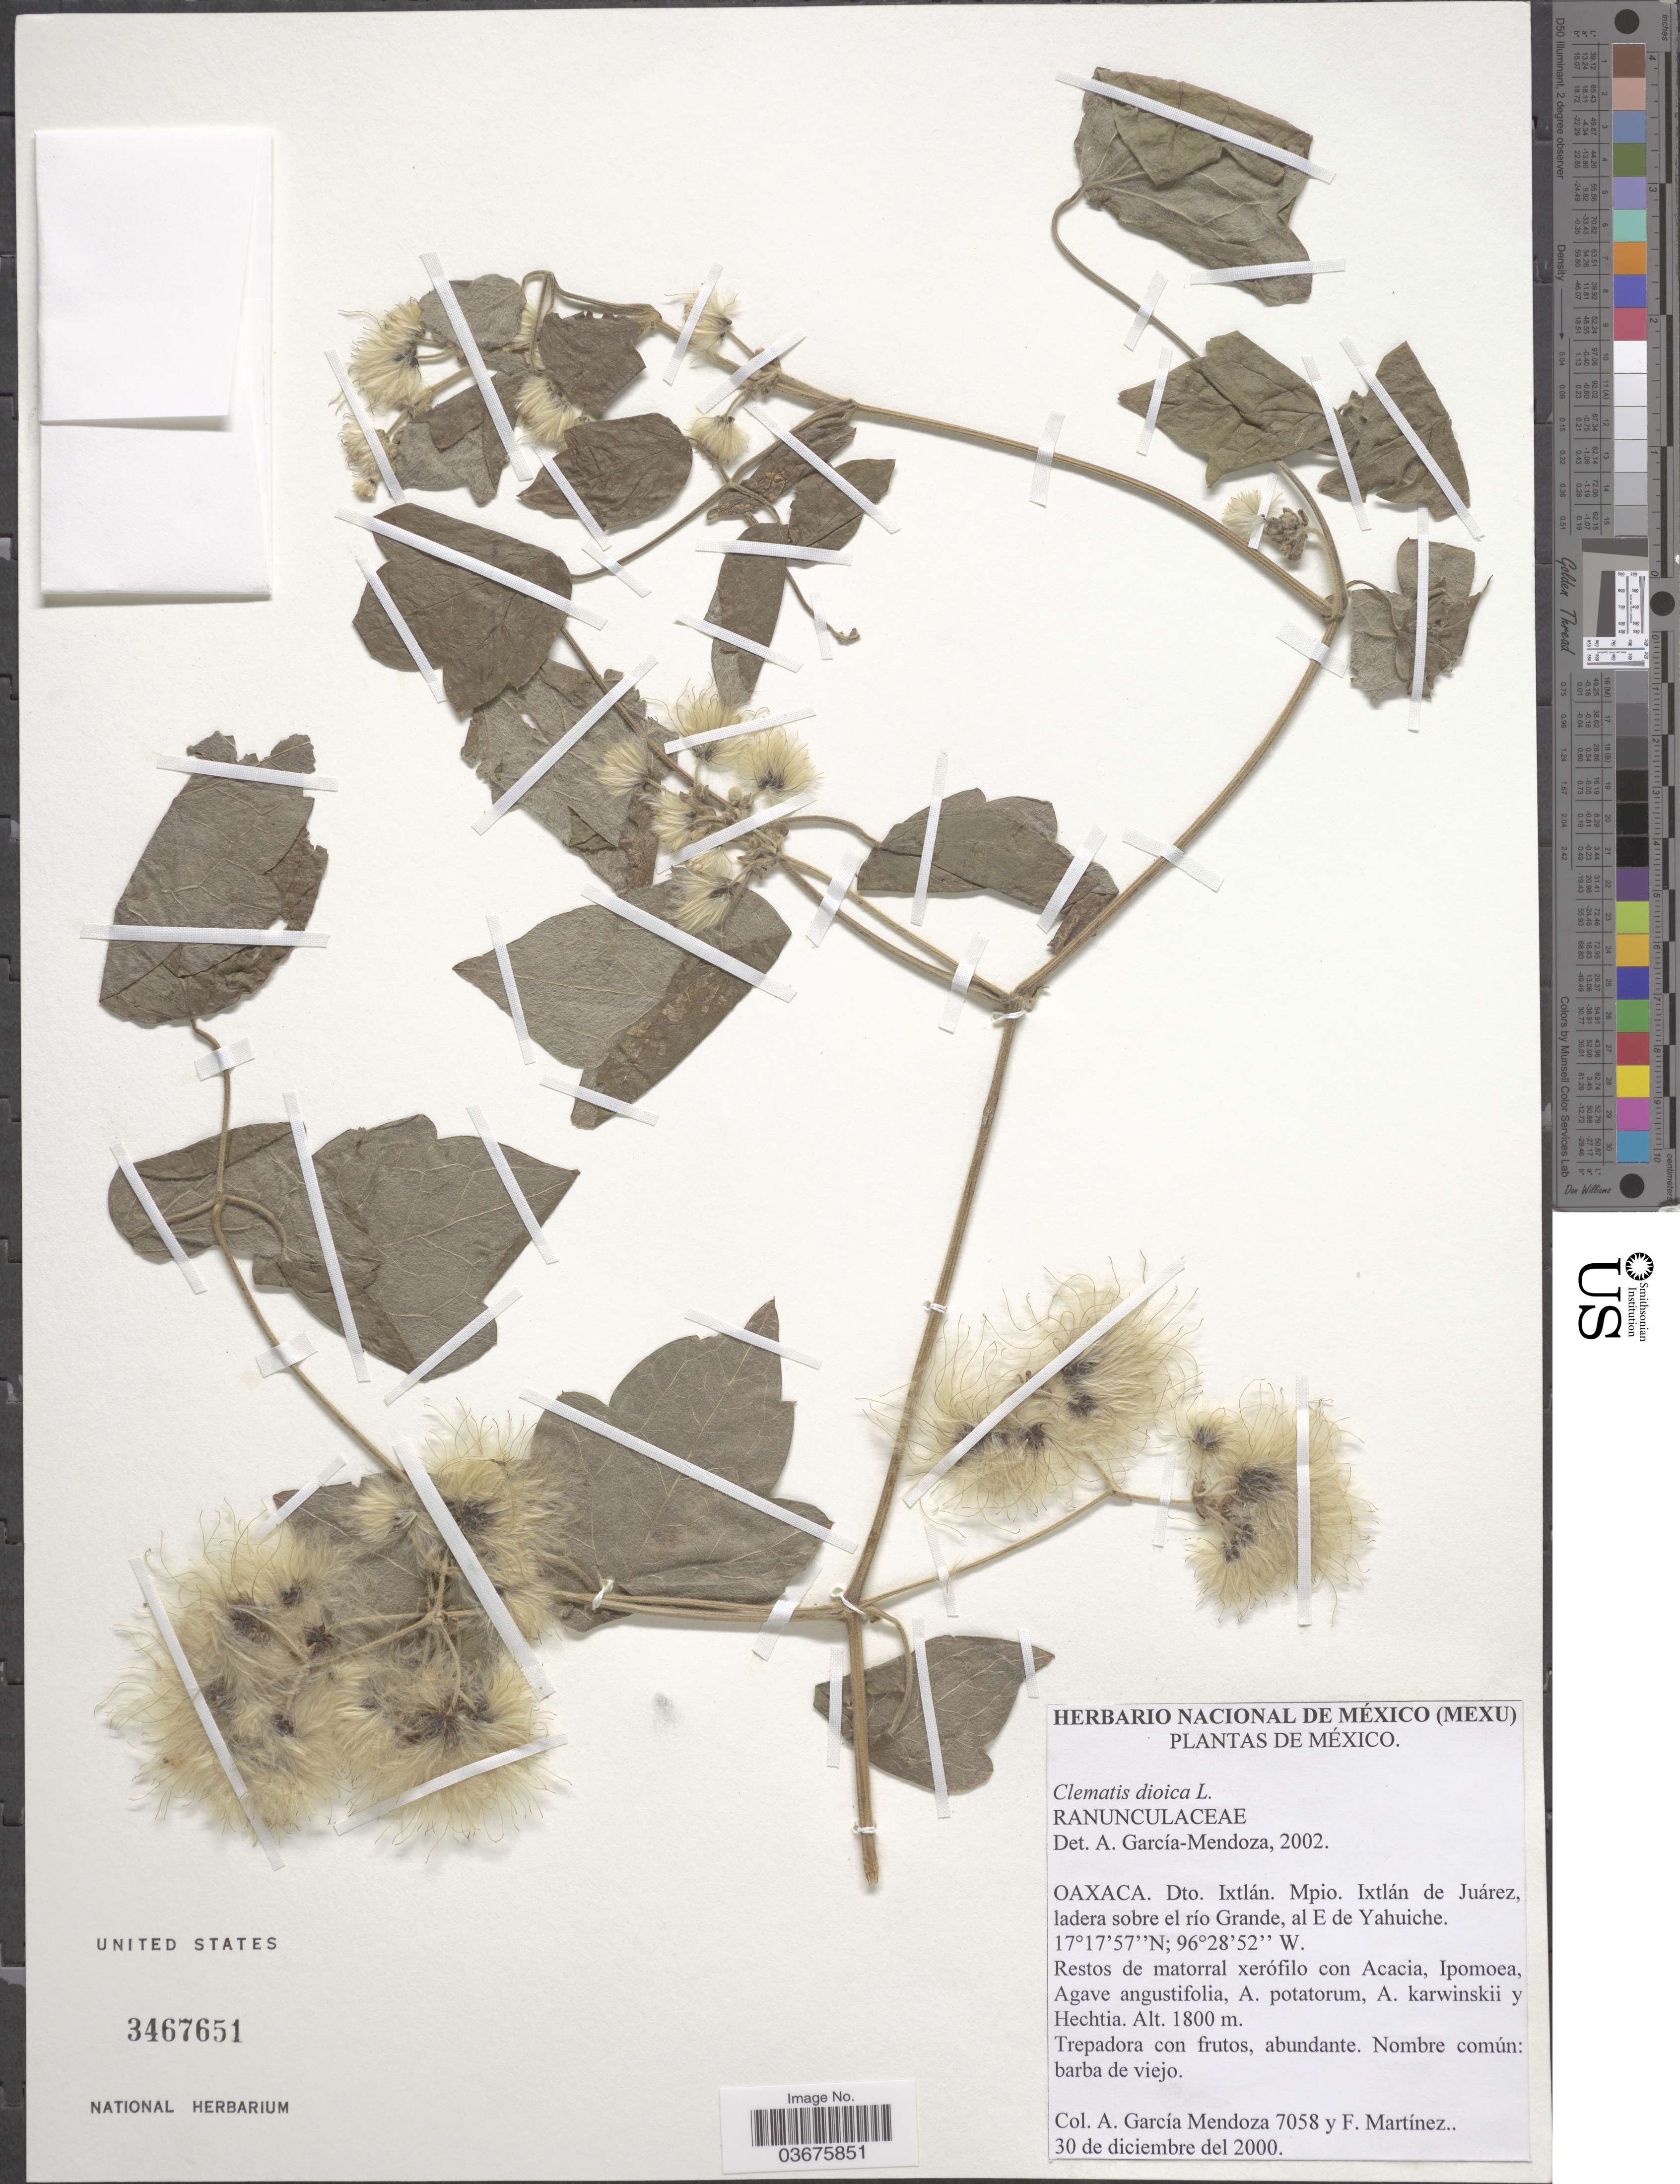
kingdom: Plantae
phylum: Tracheophyta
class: Magnoliopsida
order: Ranunculales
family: Ranunculaceae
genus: Clematis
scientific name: Clematis dioica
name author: L.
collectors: A. García-Mendoza & F. Martínez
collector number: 7058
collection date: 2000-12-30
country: Mexico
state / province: Oaxaca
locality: Dto. Ixtlán. Mpio. Ixtlán de Juárez, ladera sobre el río Grande, al E de Yahuiche.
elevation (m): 1800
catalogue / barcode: US 3467651